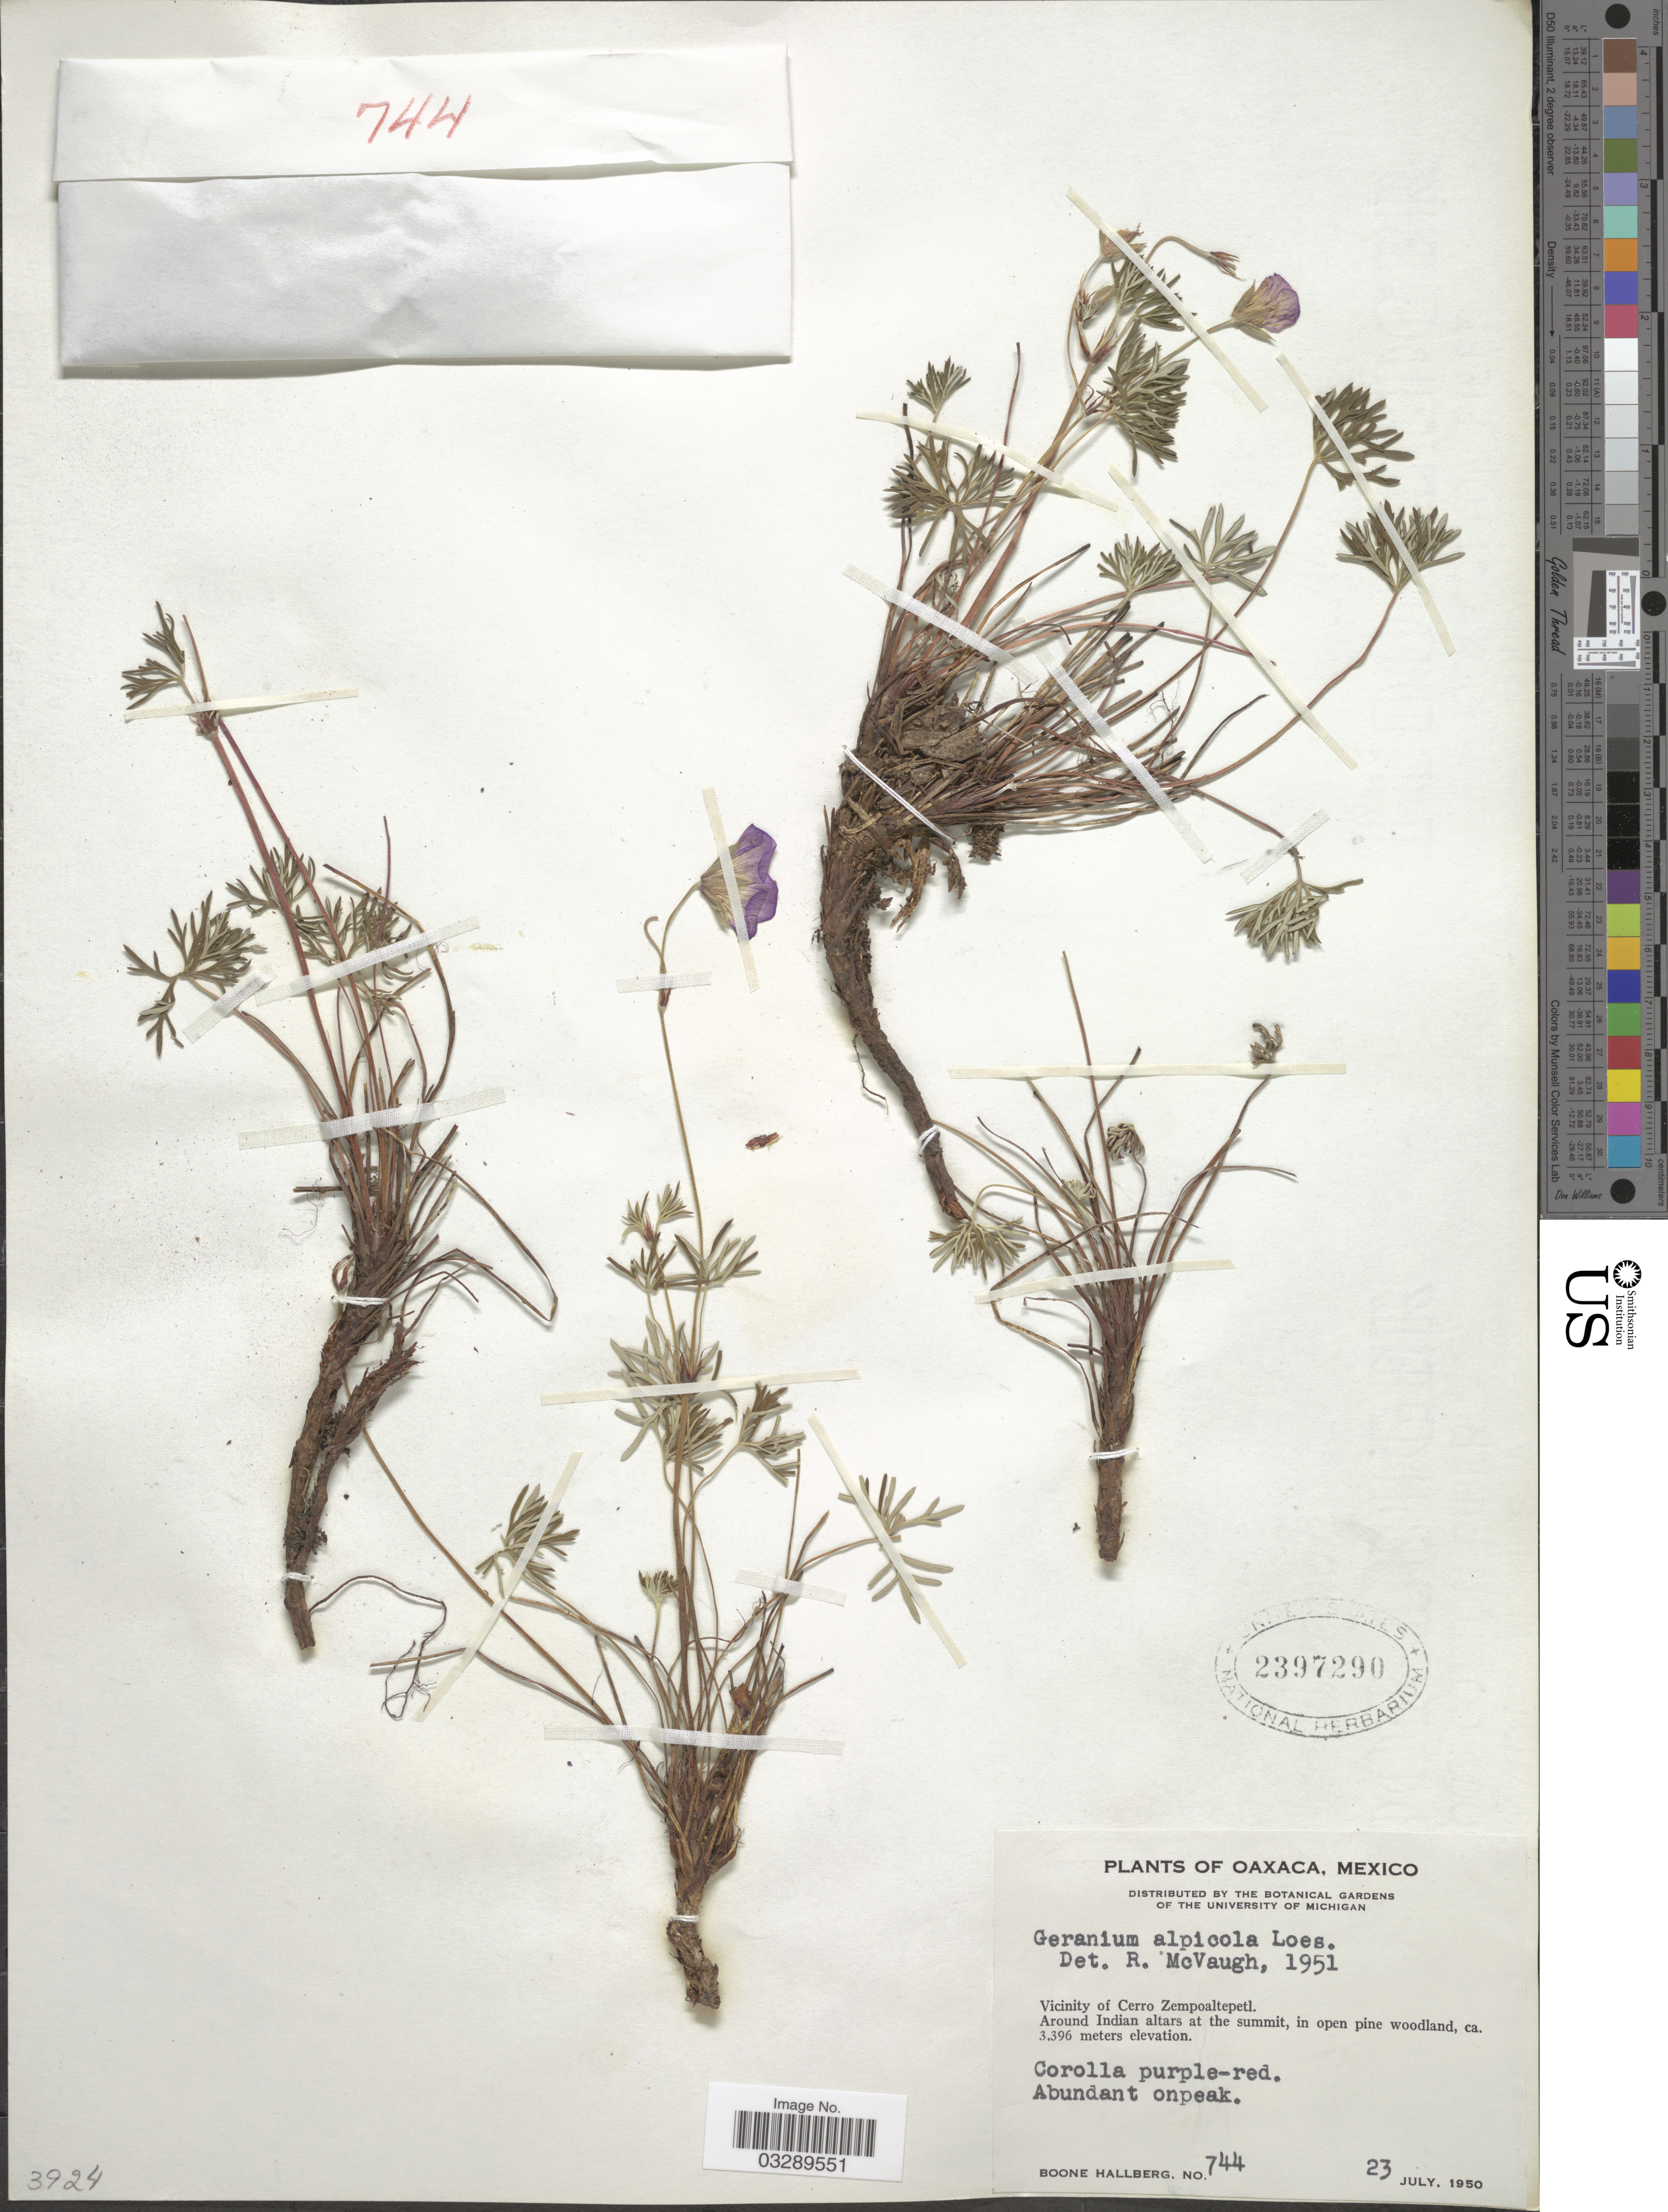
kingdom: Plantae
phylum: Tracheophyta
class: Magnoliopsida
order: Geraniales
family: Geraniaceae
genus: Geranium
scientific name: Geranium alpicola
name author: Loes.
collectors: B. Hallberg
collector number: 744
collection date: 1950-07-23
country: Mexico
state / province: Oaxaca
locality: Vicinity of Cerro Zempoaltepetl. Around Indian altars at the summit, in open pine woodland.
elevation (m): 3396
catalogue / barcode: US 2397290